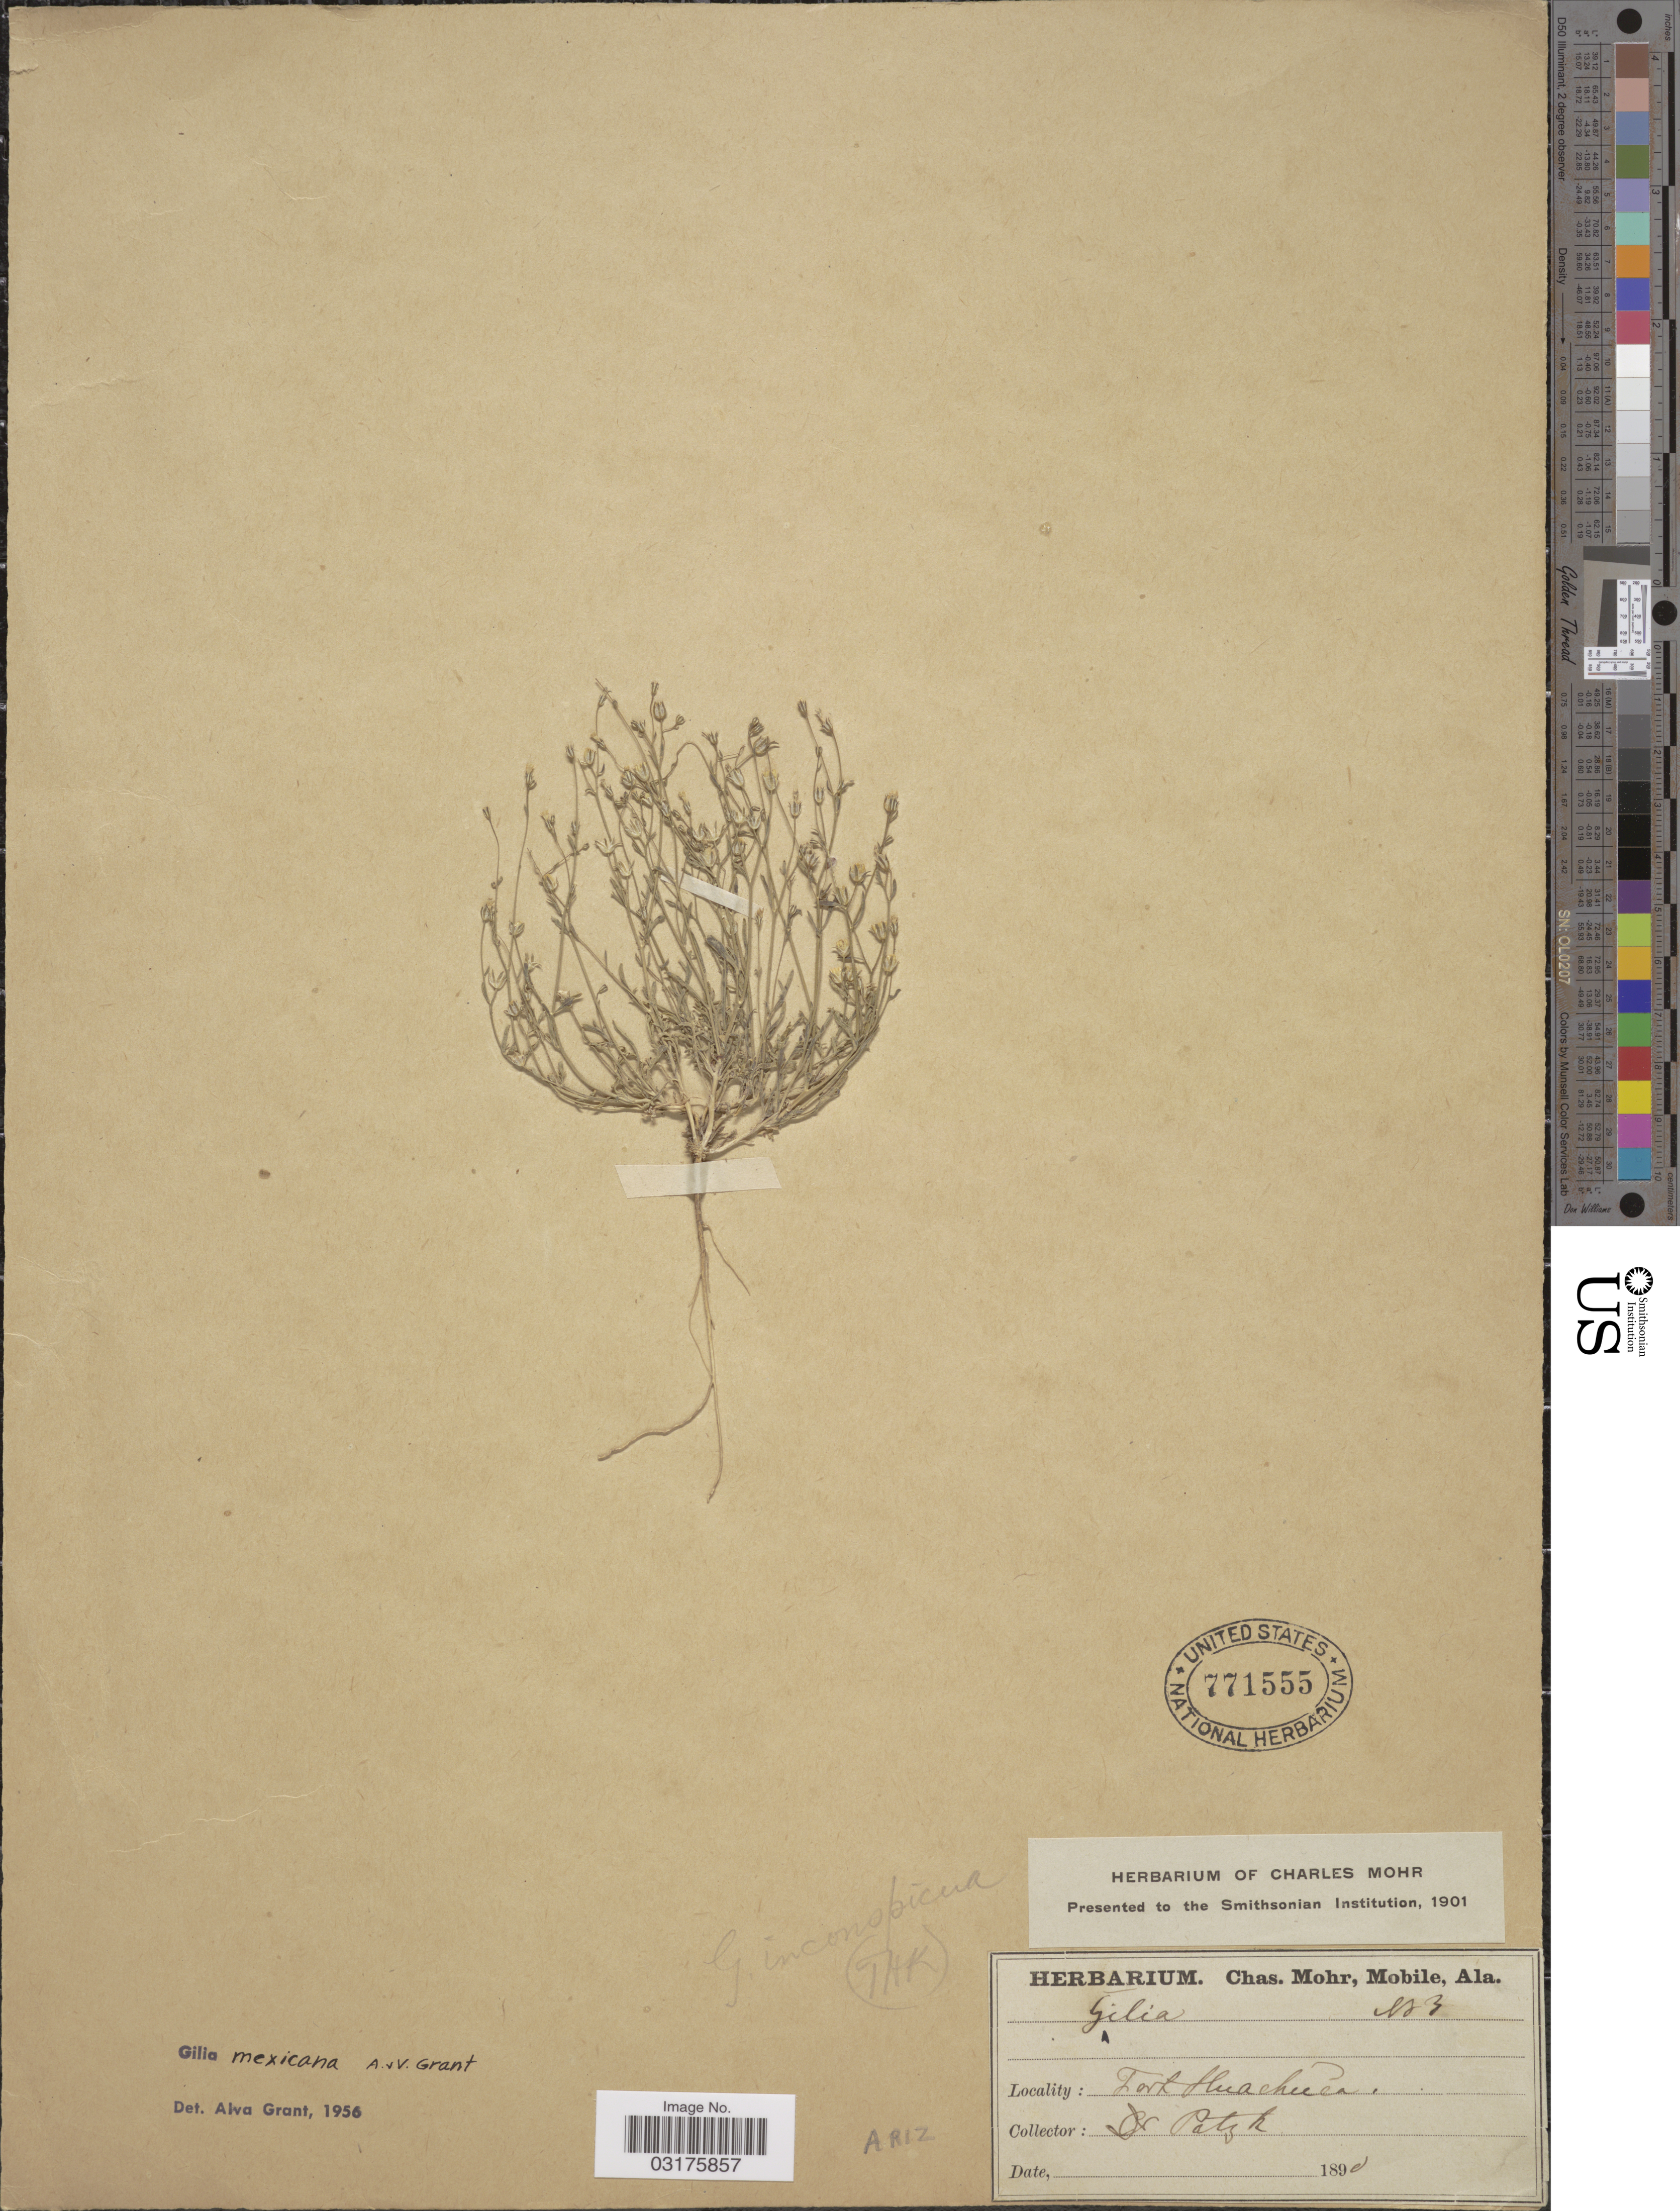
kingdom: Plantae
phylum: Tracheophyta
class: Magnoliopsida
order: Ericales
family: Polemoniaceae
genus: Gilia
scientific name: Gilia mexicana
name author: A.D. Grant & V.E. Grant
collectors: -. Palzky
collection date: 1890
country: United States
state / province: Arizona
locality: Fort Huachuca.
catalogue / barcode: US 771555